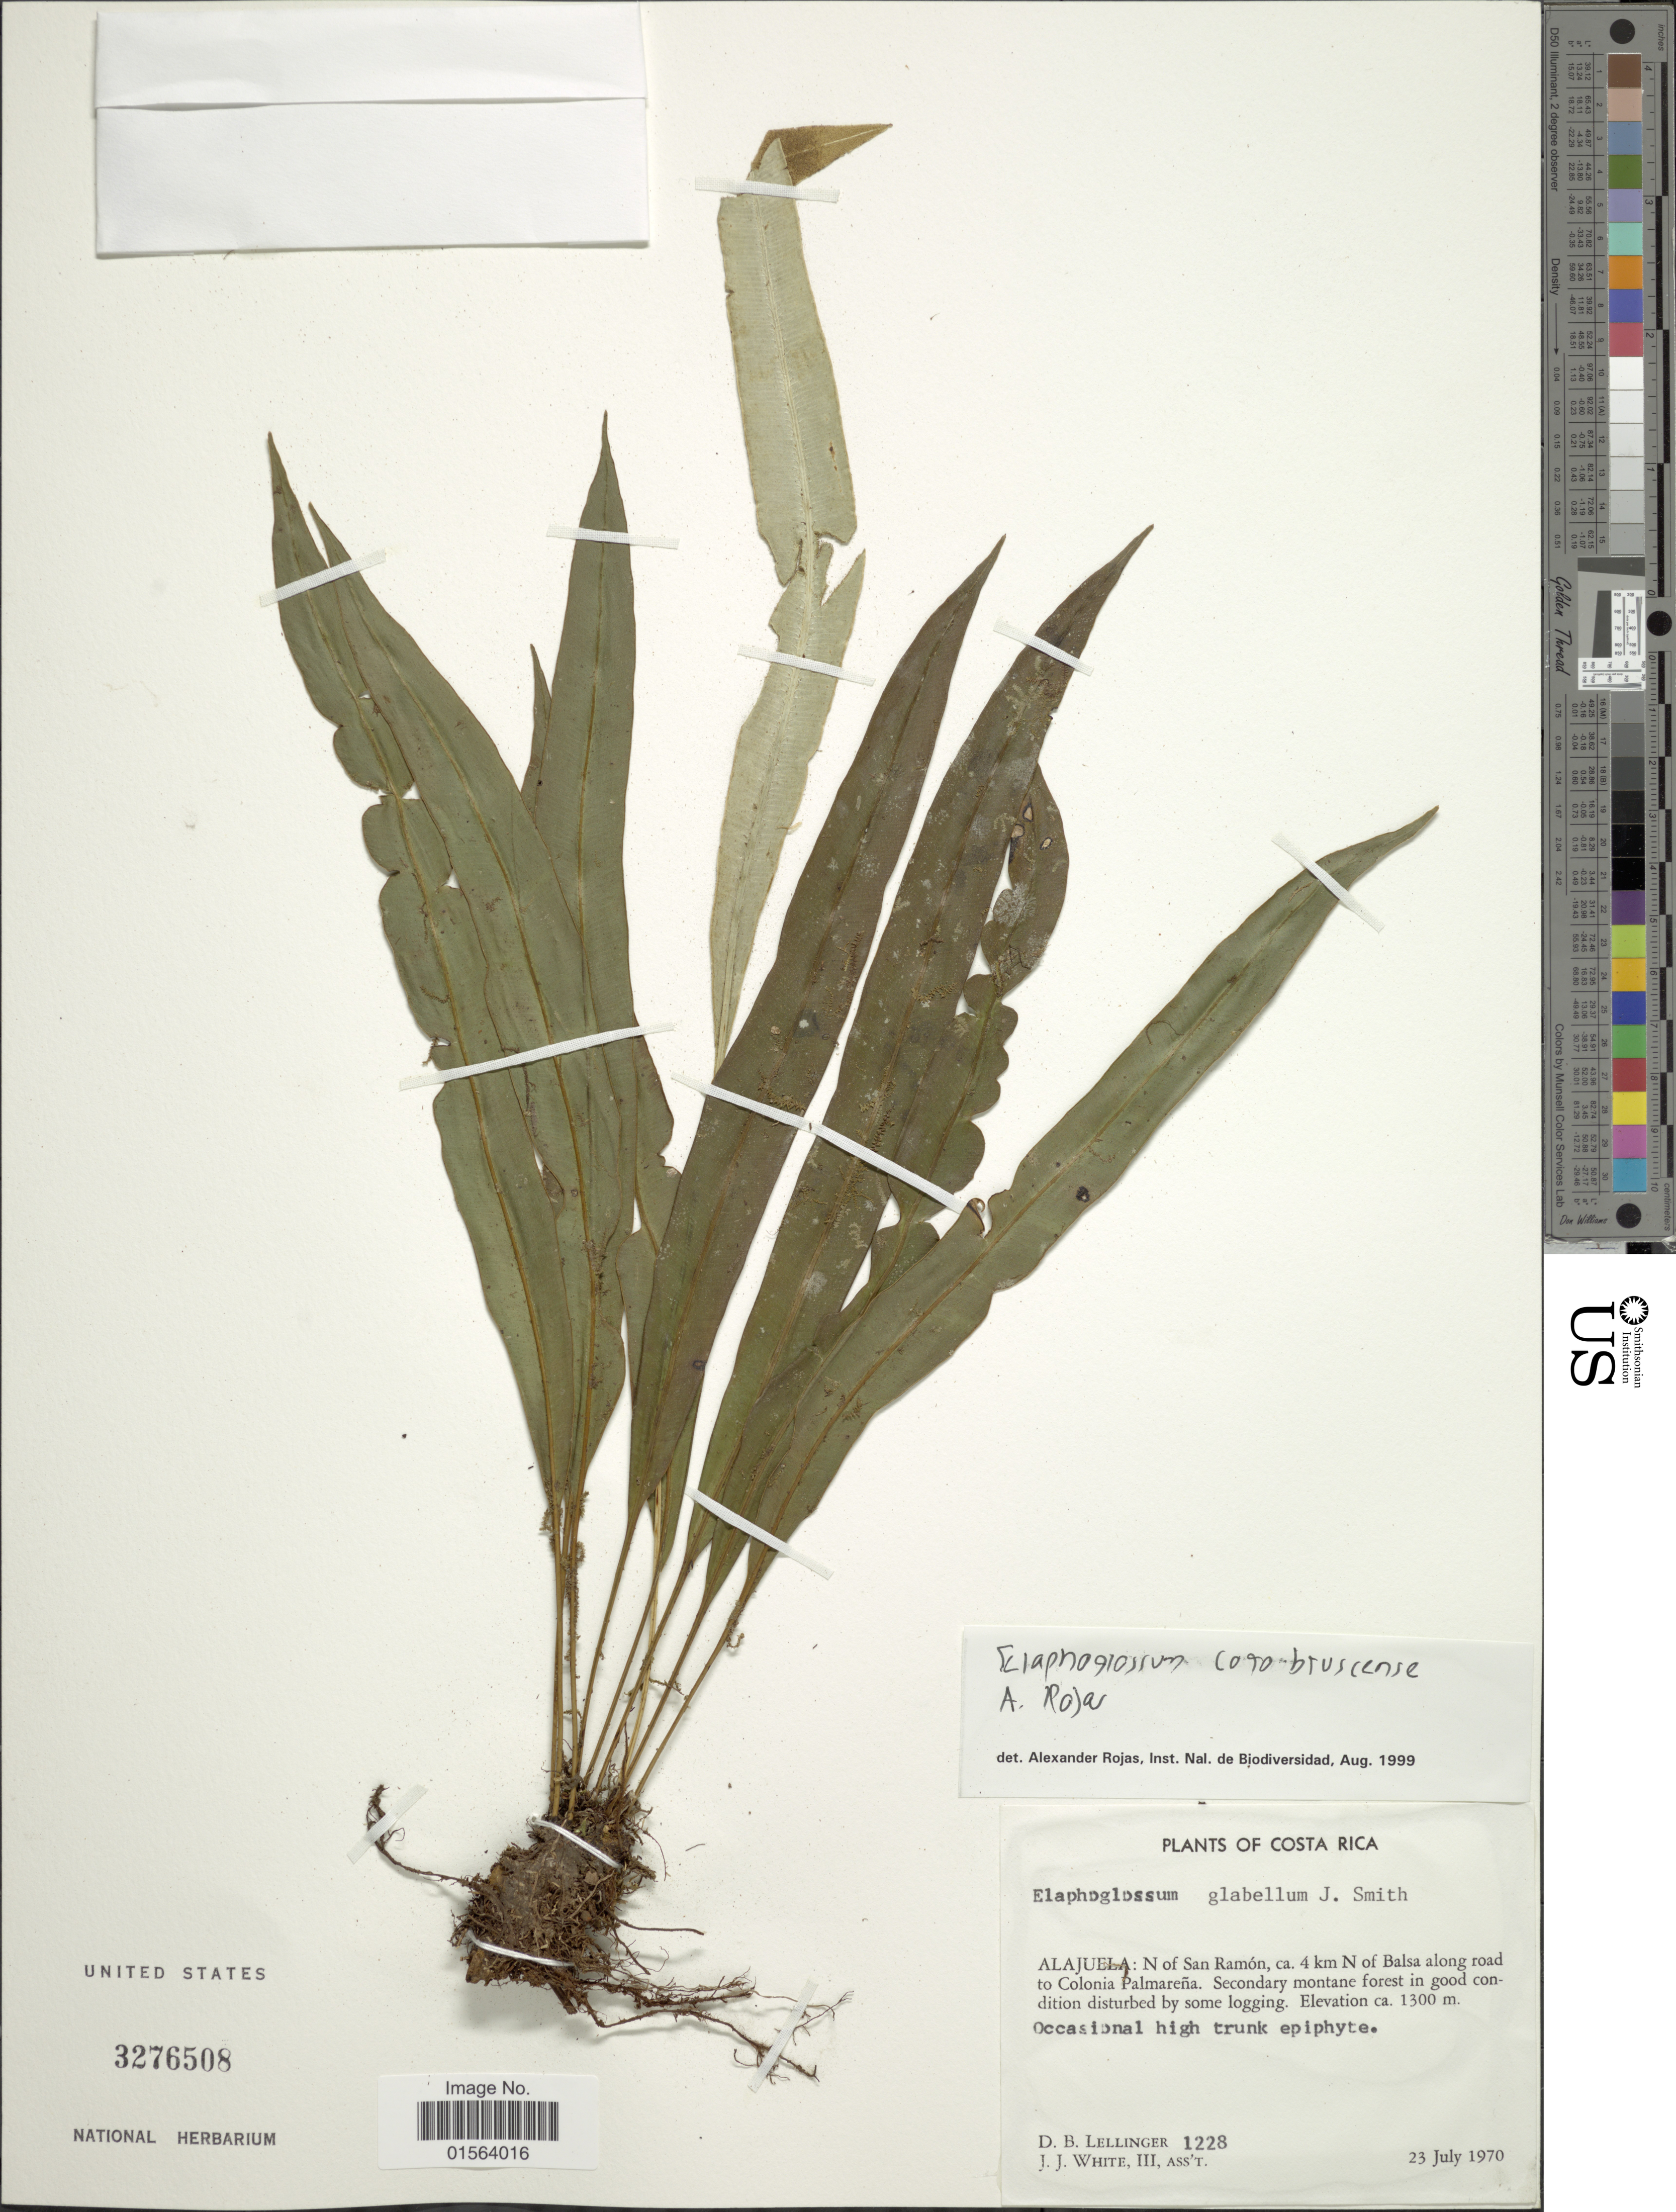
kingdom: Plantae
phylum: Tracheophyta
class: Polypodiopsida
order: Polypodiales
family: Dryopteridaceae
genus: Elaphoglossum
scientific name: Elaphoglossum killipianum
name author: Mickel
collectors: D. B. Lellinger & J. J. White III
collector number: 1228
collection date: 1970-07-23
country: Costa Rica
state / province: Alajuela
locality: Alajuela: N of San Ramon, ca 4 km N of Balsa along road to Colonia Palmarena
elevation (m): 1300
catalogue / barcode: US 3276508